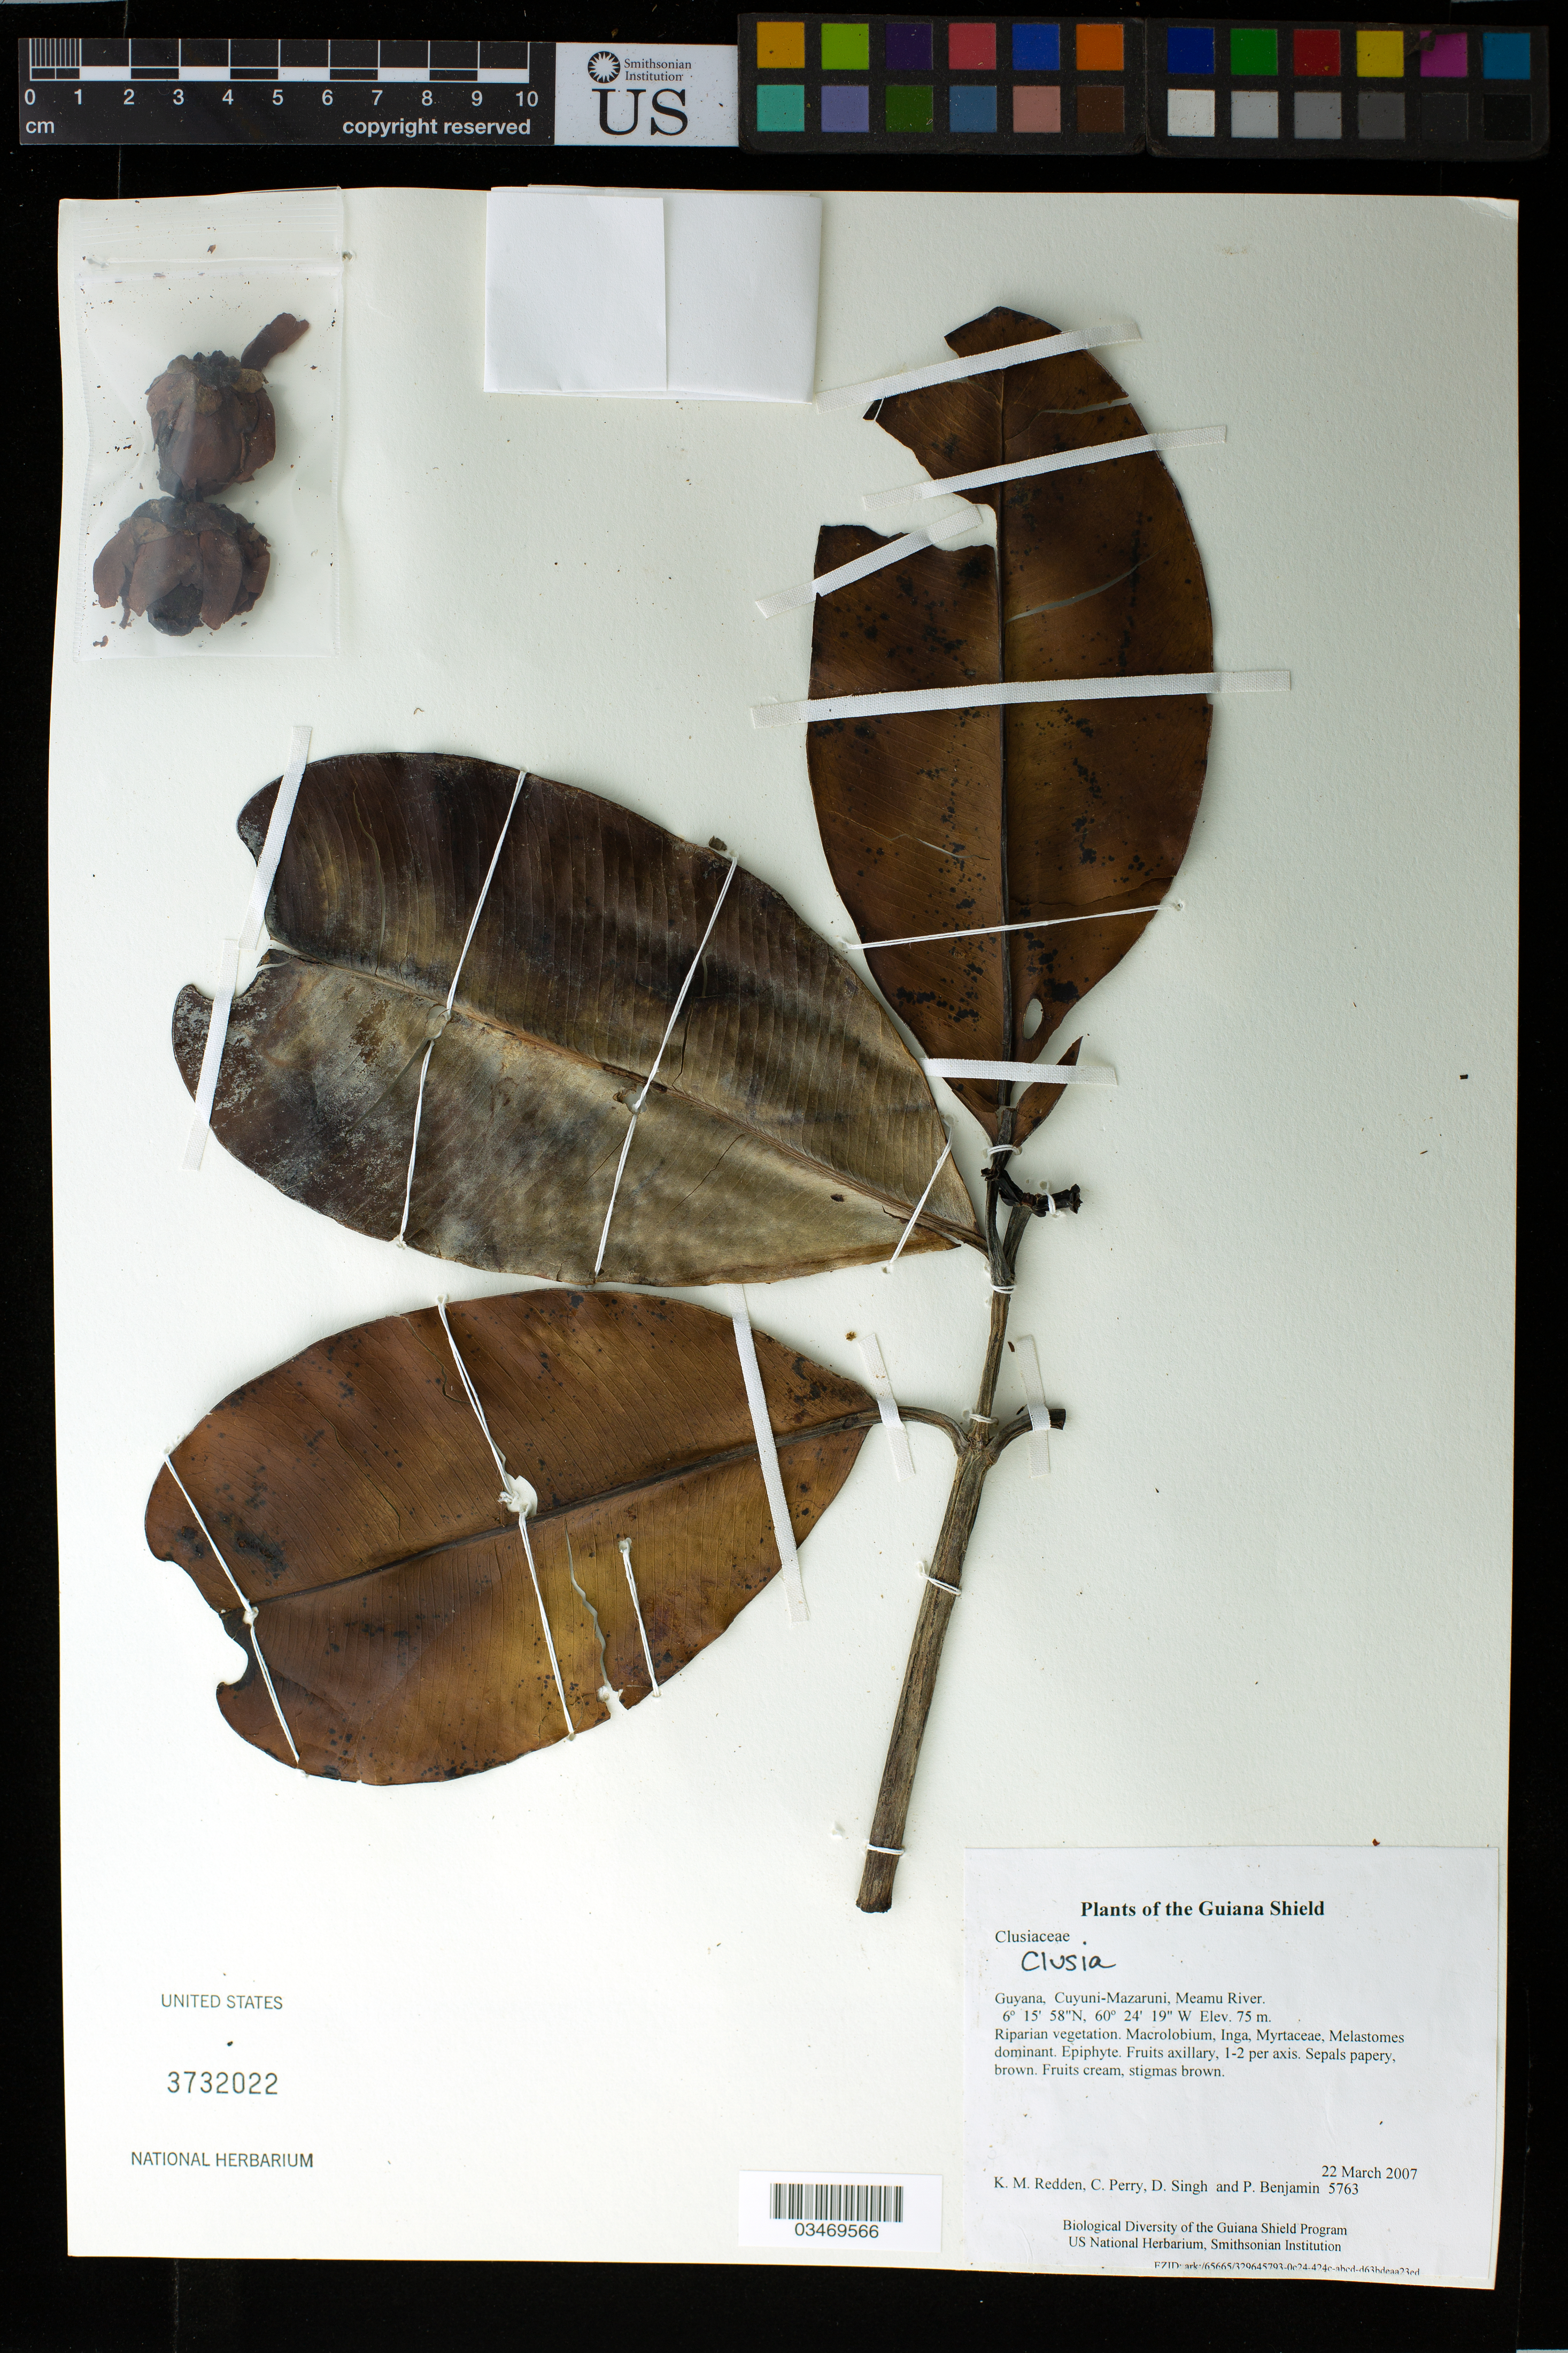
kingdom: Plantae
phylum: Tracheophyta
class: Magnoliopsida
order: Malpighiales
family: Clusiaceae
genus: Clusia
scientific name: Clusia sp.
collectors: K. M. Redden, C. Perry, D. Singh & P. Benjamin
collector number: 5763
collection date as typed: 22 March 2007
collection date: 2007-03-22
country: Guyana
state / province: Cuyuni-Mazaruni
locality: Meamu River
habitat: Riparian vegetation. Macrolobium, Inga, Myrtaceae, Melastomes dominant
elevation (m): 75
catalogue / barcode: US 3732022